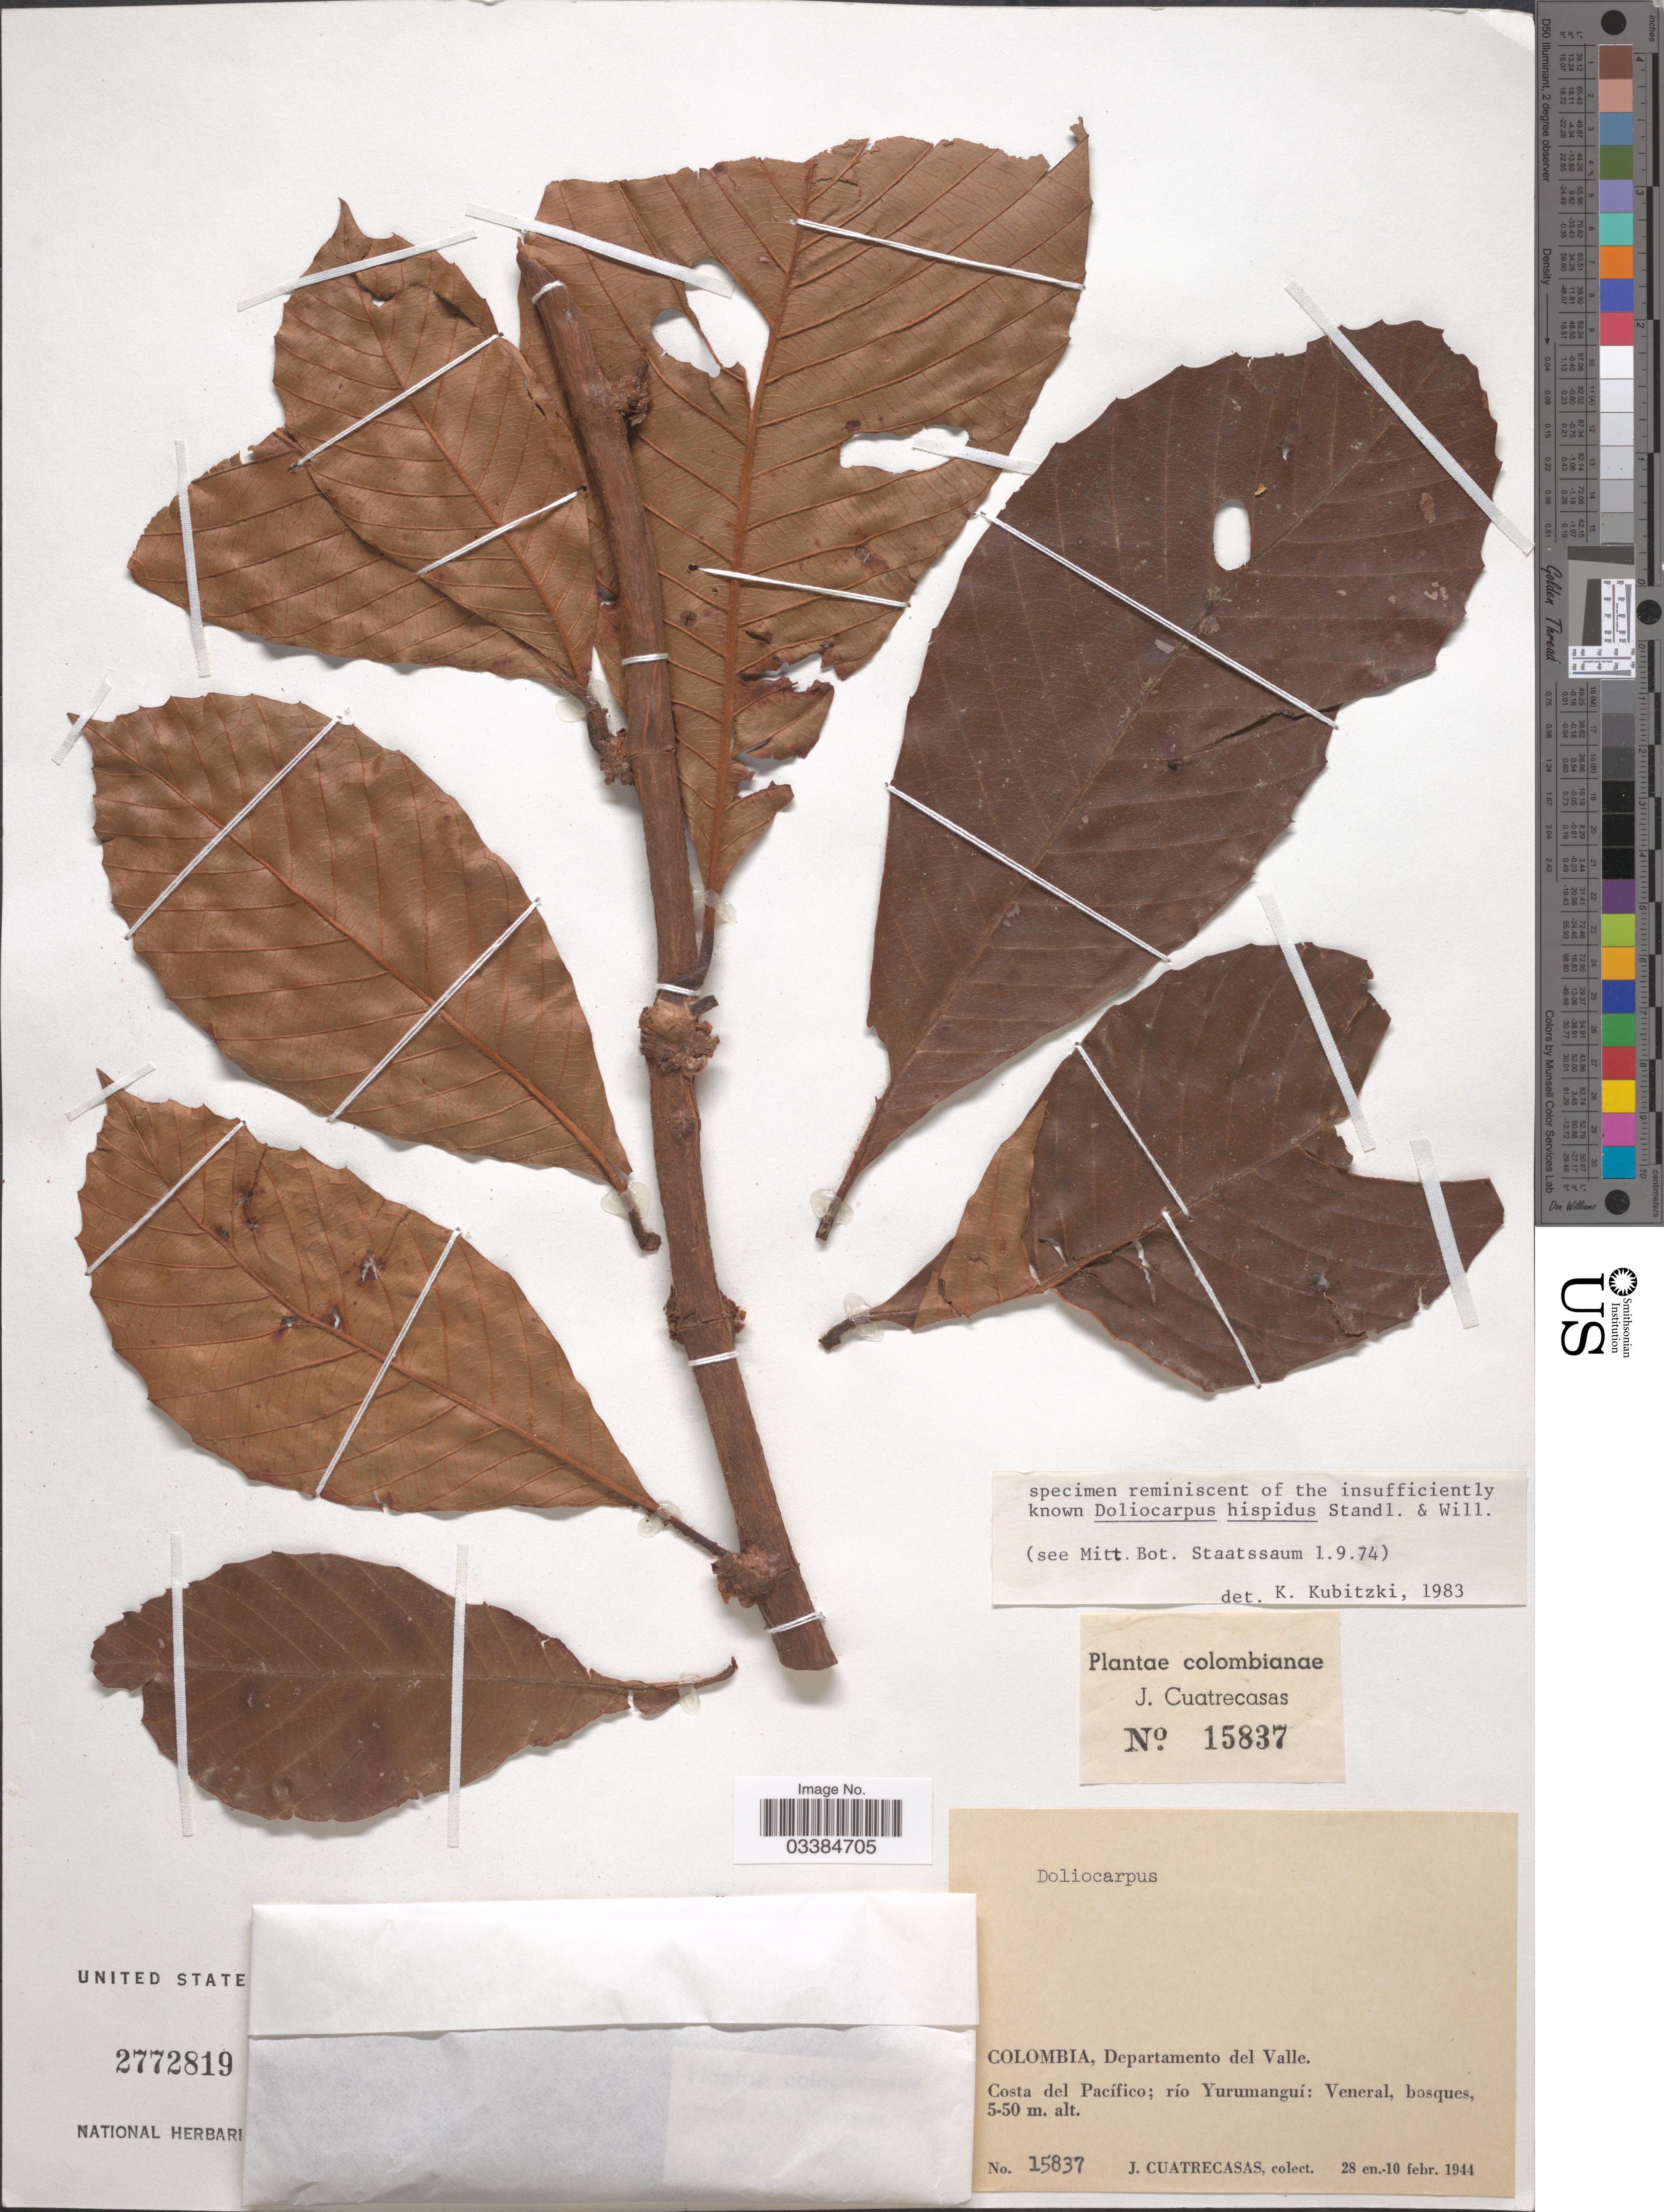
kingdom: Plantae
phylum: Tracheophyta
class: Magnoliopsida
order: Dilleniales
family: Dilleniaceae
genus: Doliocarpus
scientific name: Doliocarpus hispidus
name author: Standl. & L.O. Williams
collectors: J. Cuatrecasas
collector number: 15837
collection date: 1944-02-10/1944-02-28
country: Colombia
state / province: Valle del Cauca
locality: Departamento del Valle. Costa del Pacífico; río Yurumanguí: Veneral, bosques.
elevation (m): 5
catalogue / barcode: US 2772819